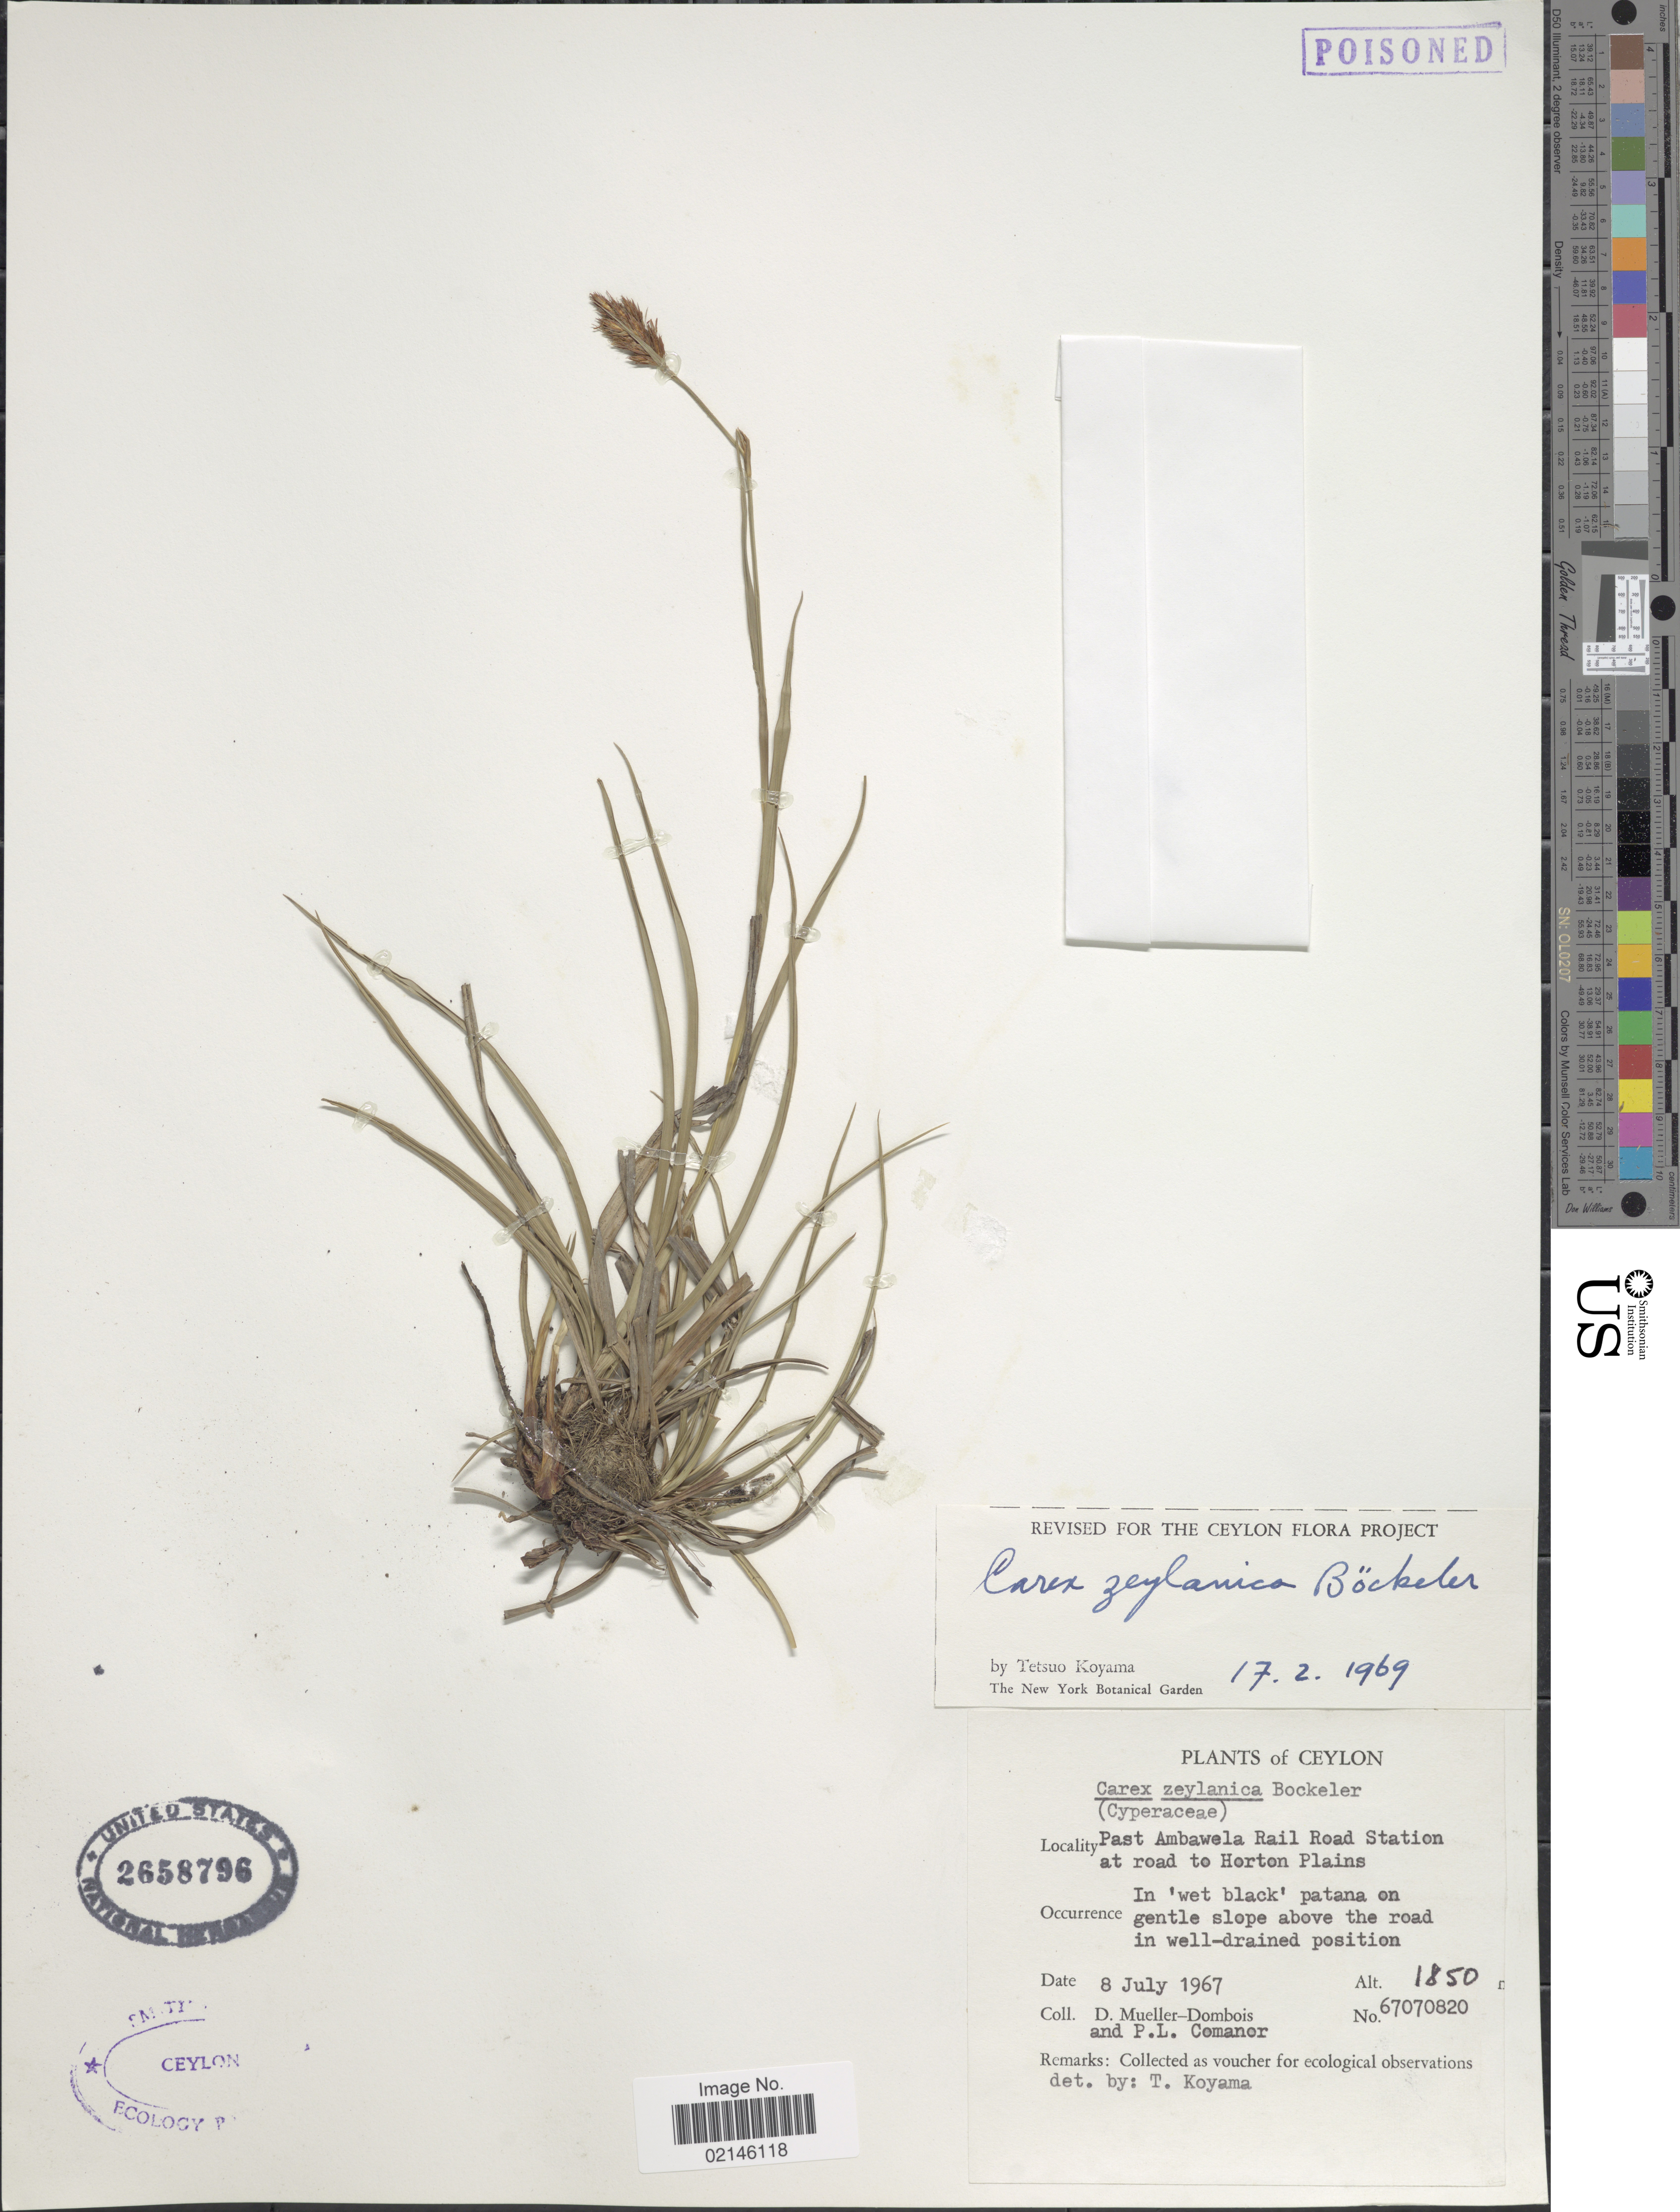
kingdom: Plantae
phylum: Tracheophyta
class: Liliopsida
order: Poales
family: Cyperaceae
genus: Carex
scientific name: Carex ceylanica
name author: Boeckeler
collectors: D. Mueller-Dombois & P. Comanor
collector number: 67070820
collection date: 1967-07-08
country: Sri Lanka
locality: Ceylon. Past Ambawela Rail Road Station at road to Horton Plains.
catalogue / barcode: US 2658796